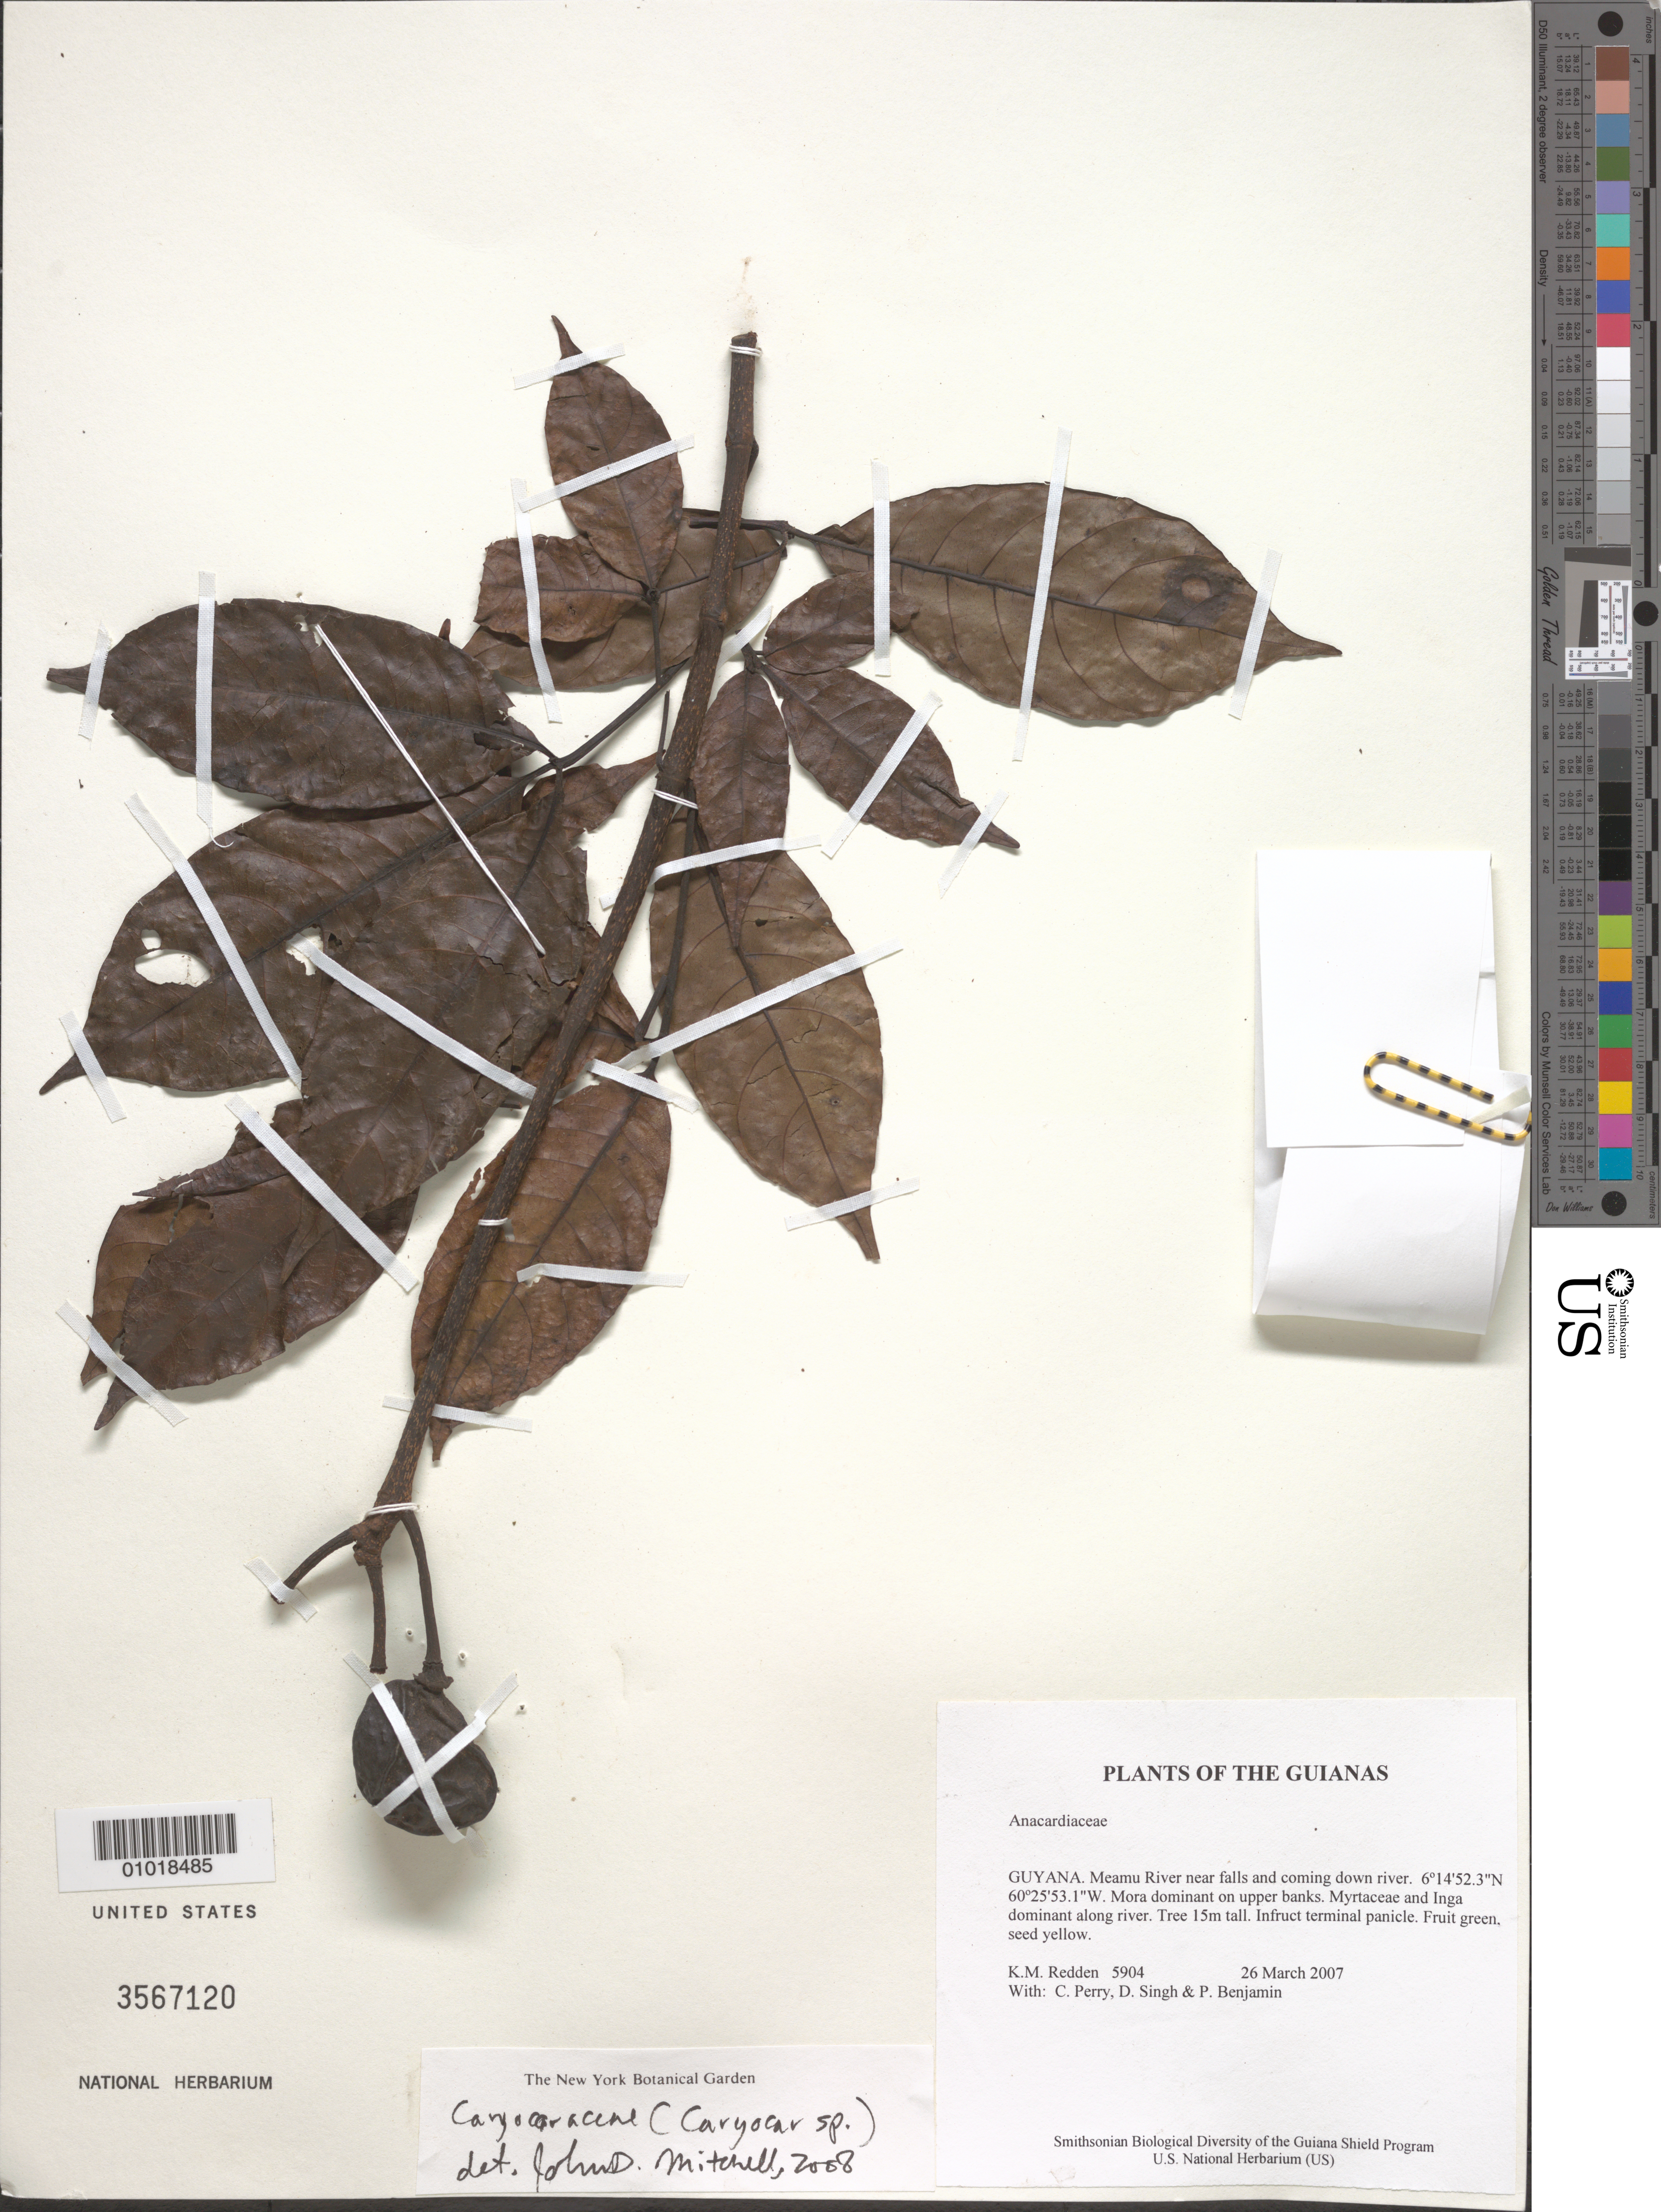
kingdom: Plantae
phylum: Tracheophyta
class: Magnoliopsida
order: Malpighiales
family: Caryocaraceae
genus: Caryocar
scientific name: Caryocar sp.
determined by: Mitchell, John D.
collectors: K. M. Redden, C. Perry, D. Singh & P. Benjamin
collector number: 5904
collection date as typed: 26 March 2007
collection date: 2007-03-26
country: Guyana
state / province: Cuyuni-Mazaruni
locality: Meamu River near falls and coming down river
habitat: Mora dominant on upper banks. Myrtaceae and Inga dominant along river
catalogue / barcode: US 3567120